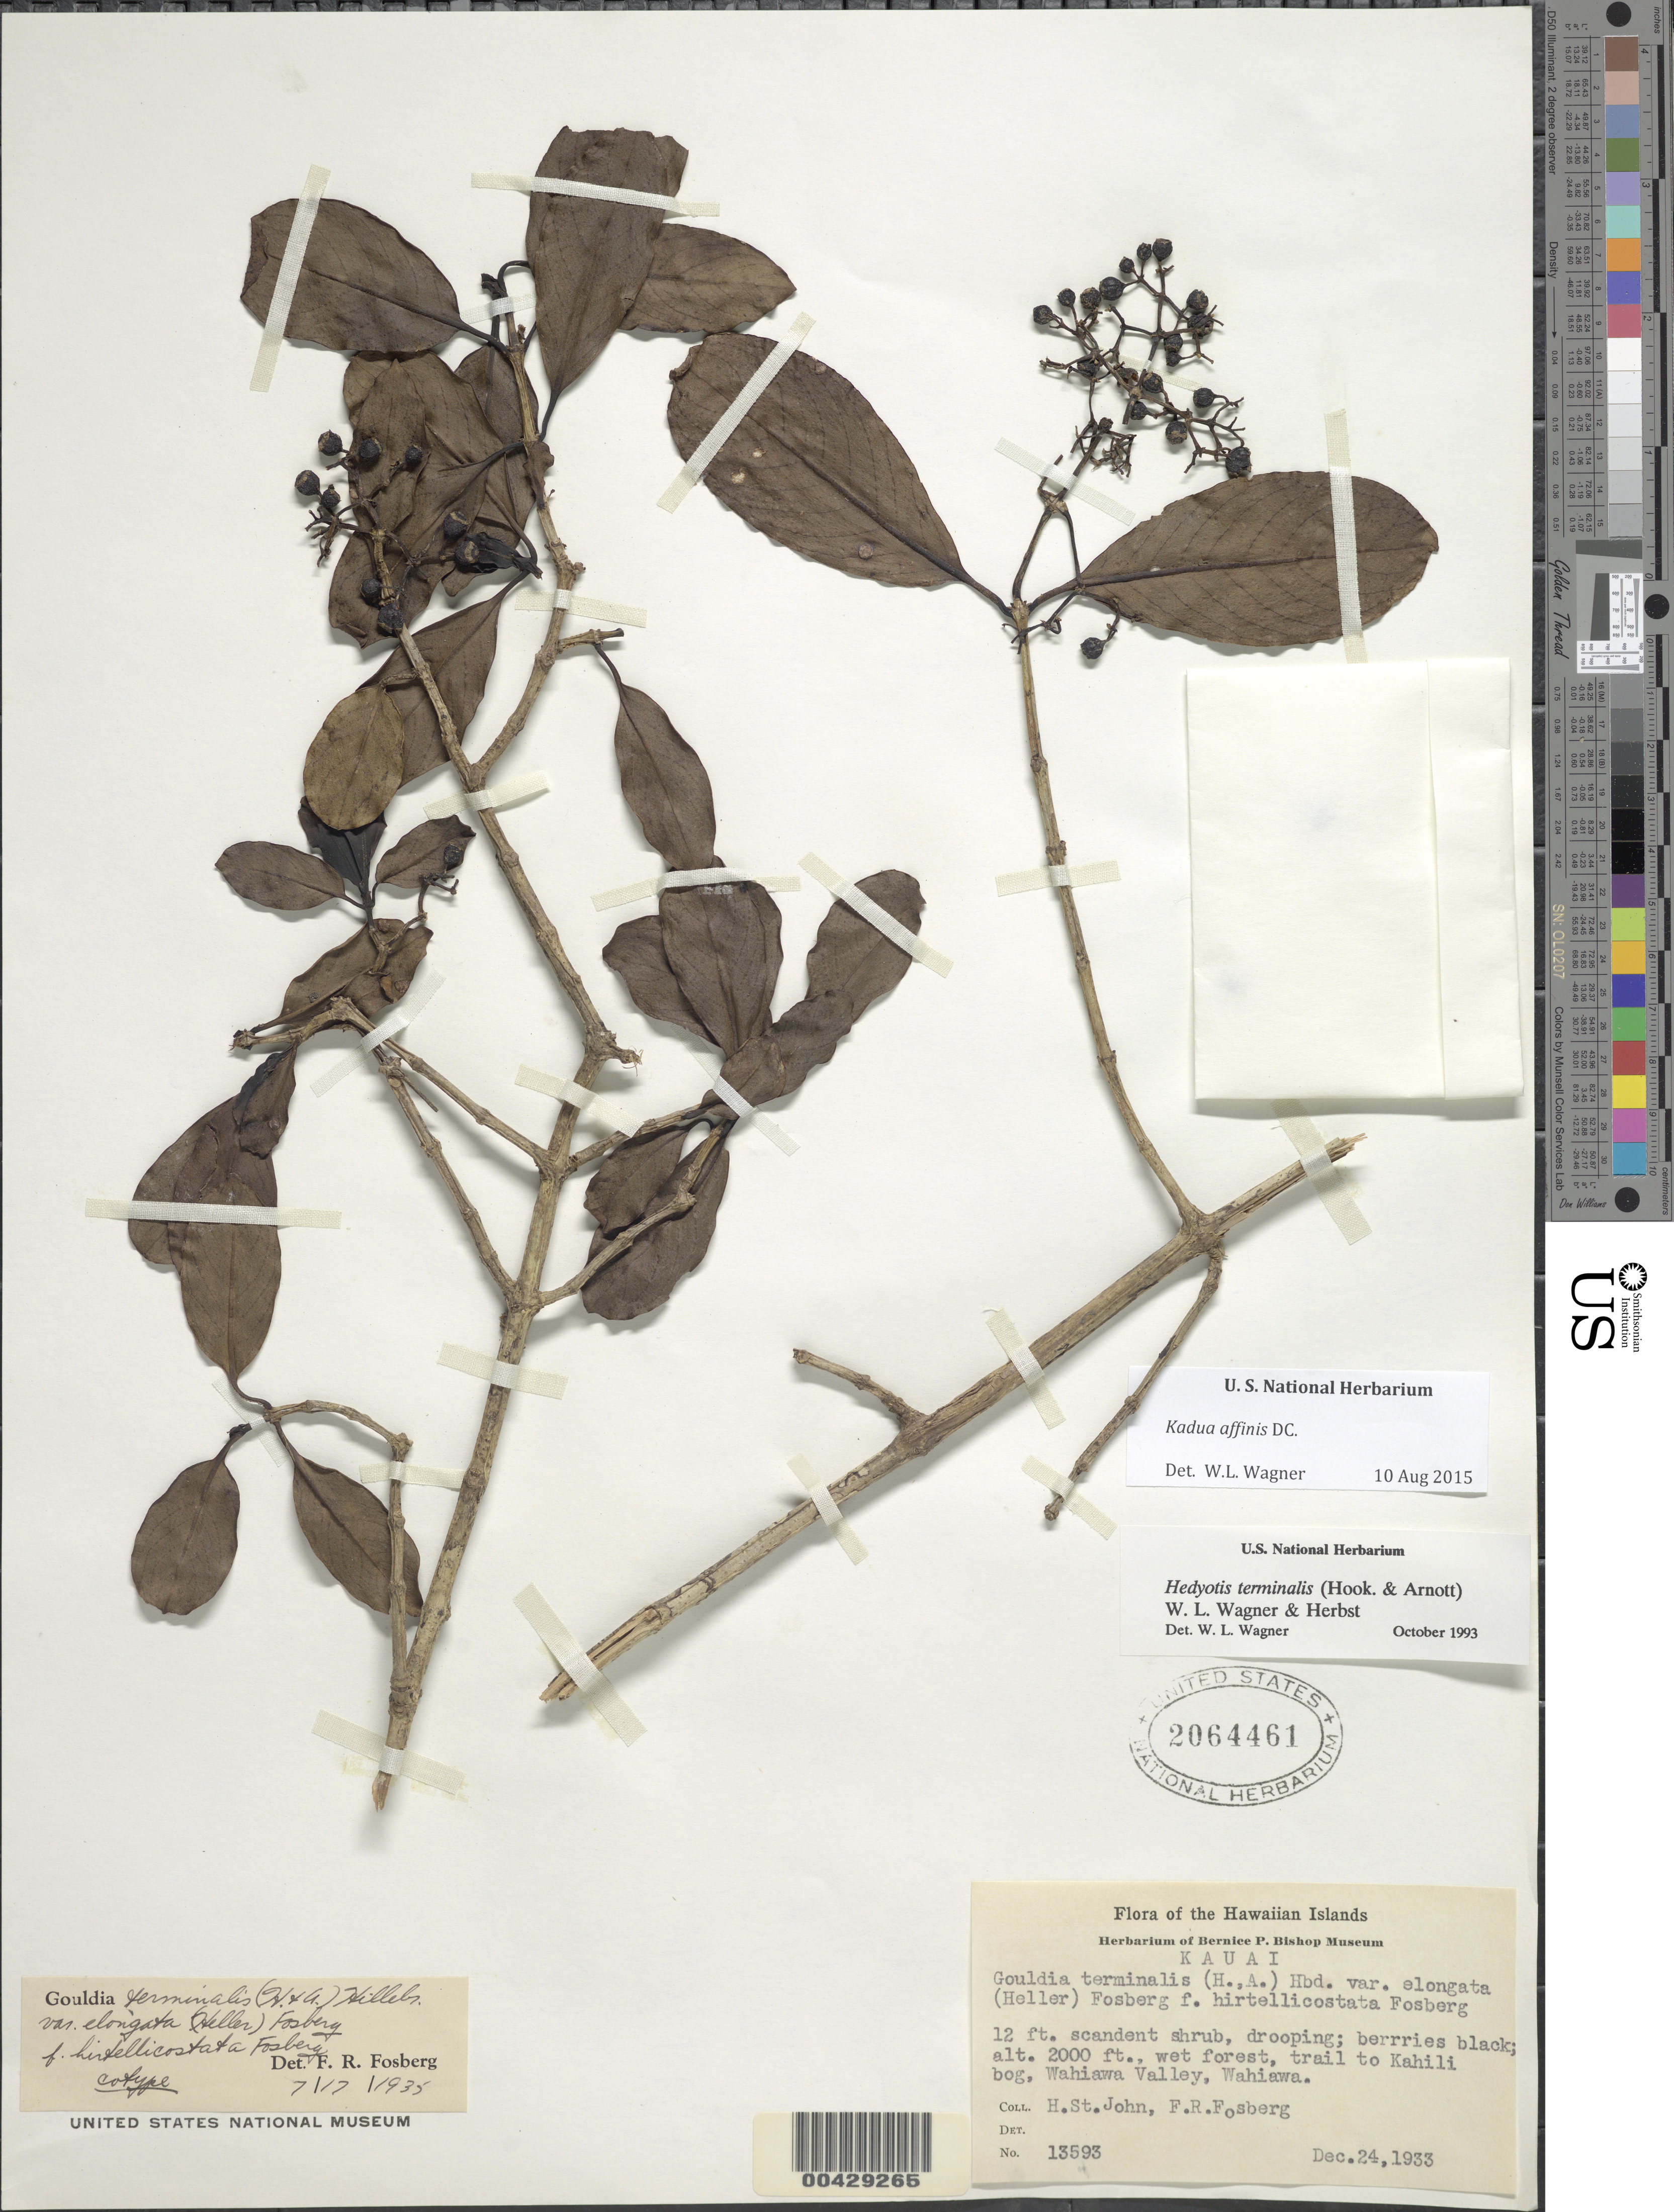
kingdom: Plantae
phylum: Tracheophyta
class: Magnoliopsida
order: Gentianales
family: Rubiaceae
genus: Kadua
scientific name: Kadua affinis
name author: DC.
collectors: H. St. John & F. R. Fosberg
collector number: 13593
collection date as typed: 24 Dec 1933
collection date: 1933-12-24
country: United States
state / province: Hawaii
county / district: Kauai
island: Kaua'i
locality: Trail to Kahili bog, Wahiawa Valley, Wahiawa.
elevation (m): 610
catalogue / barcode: US 2064461